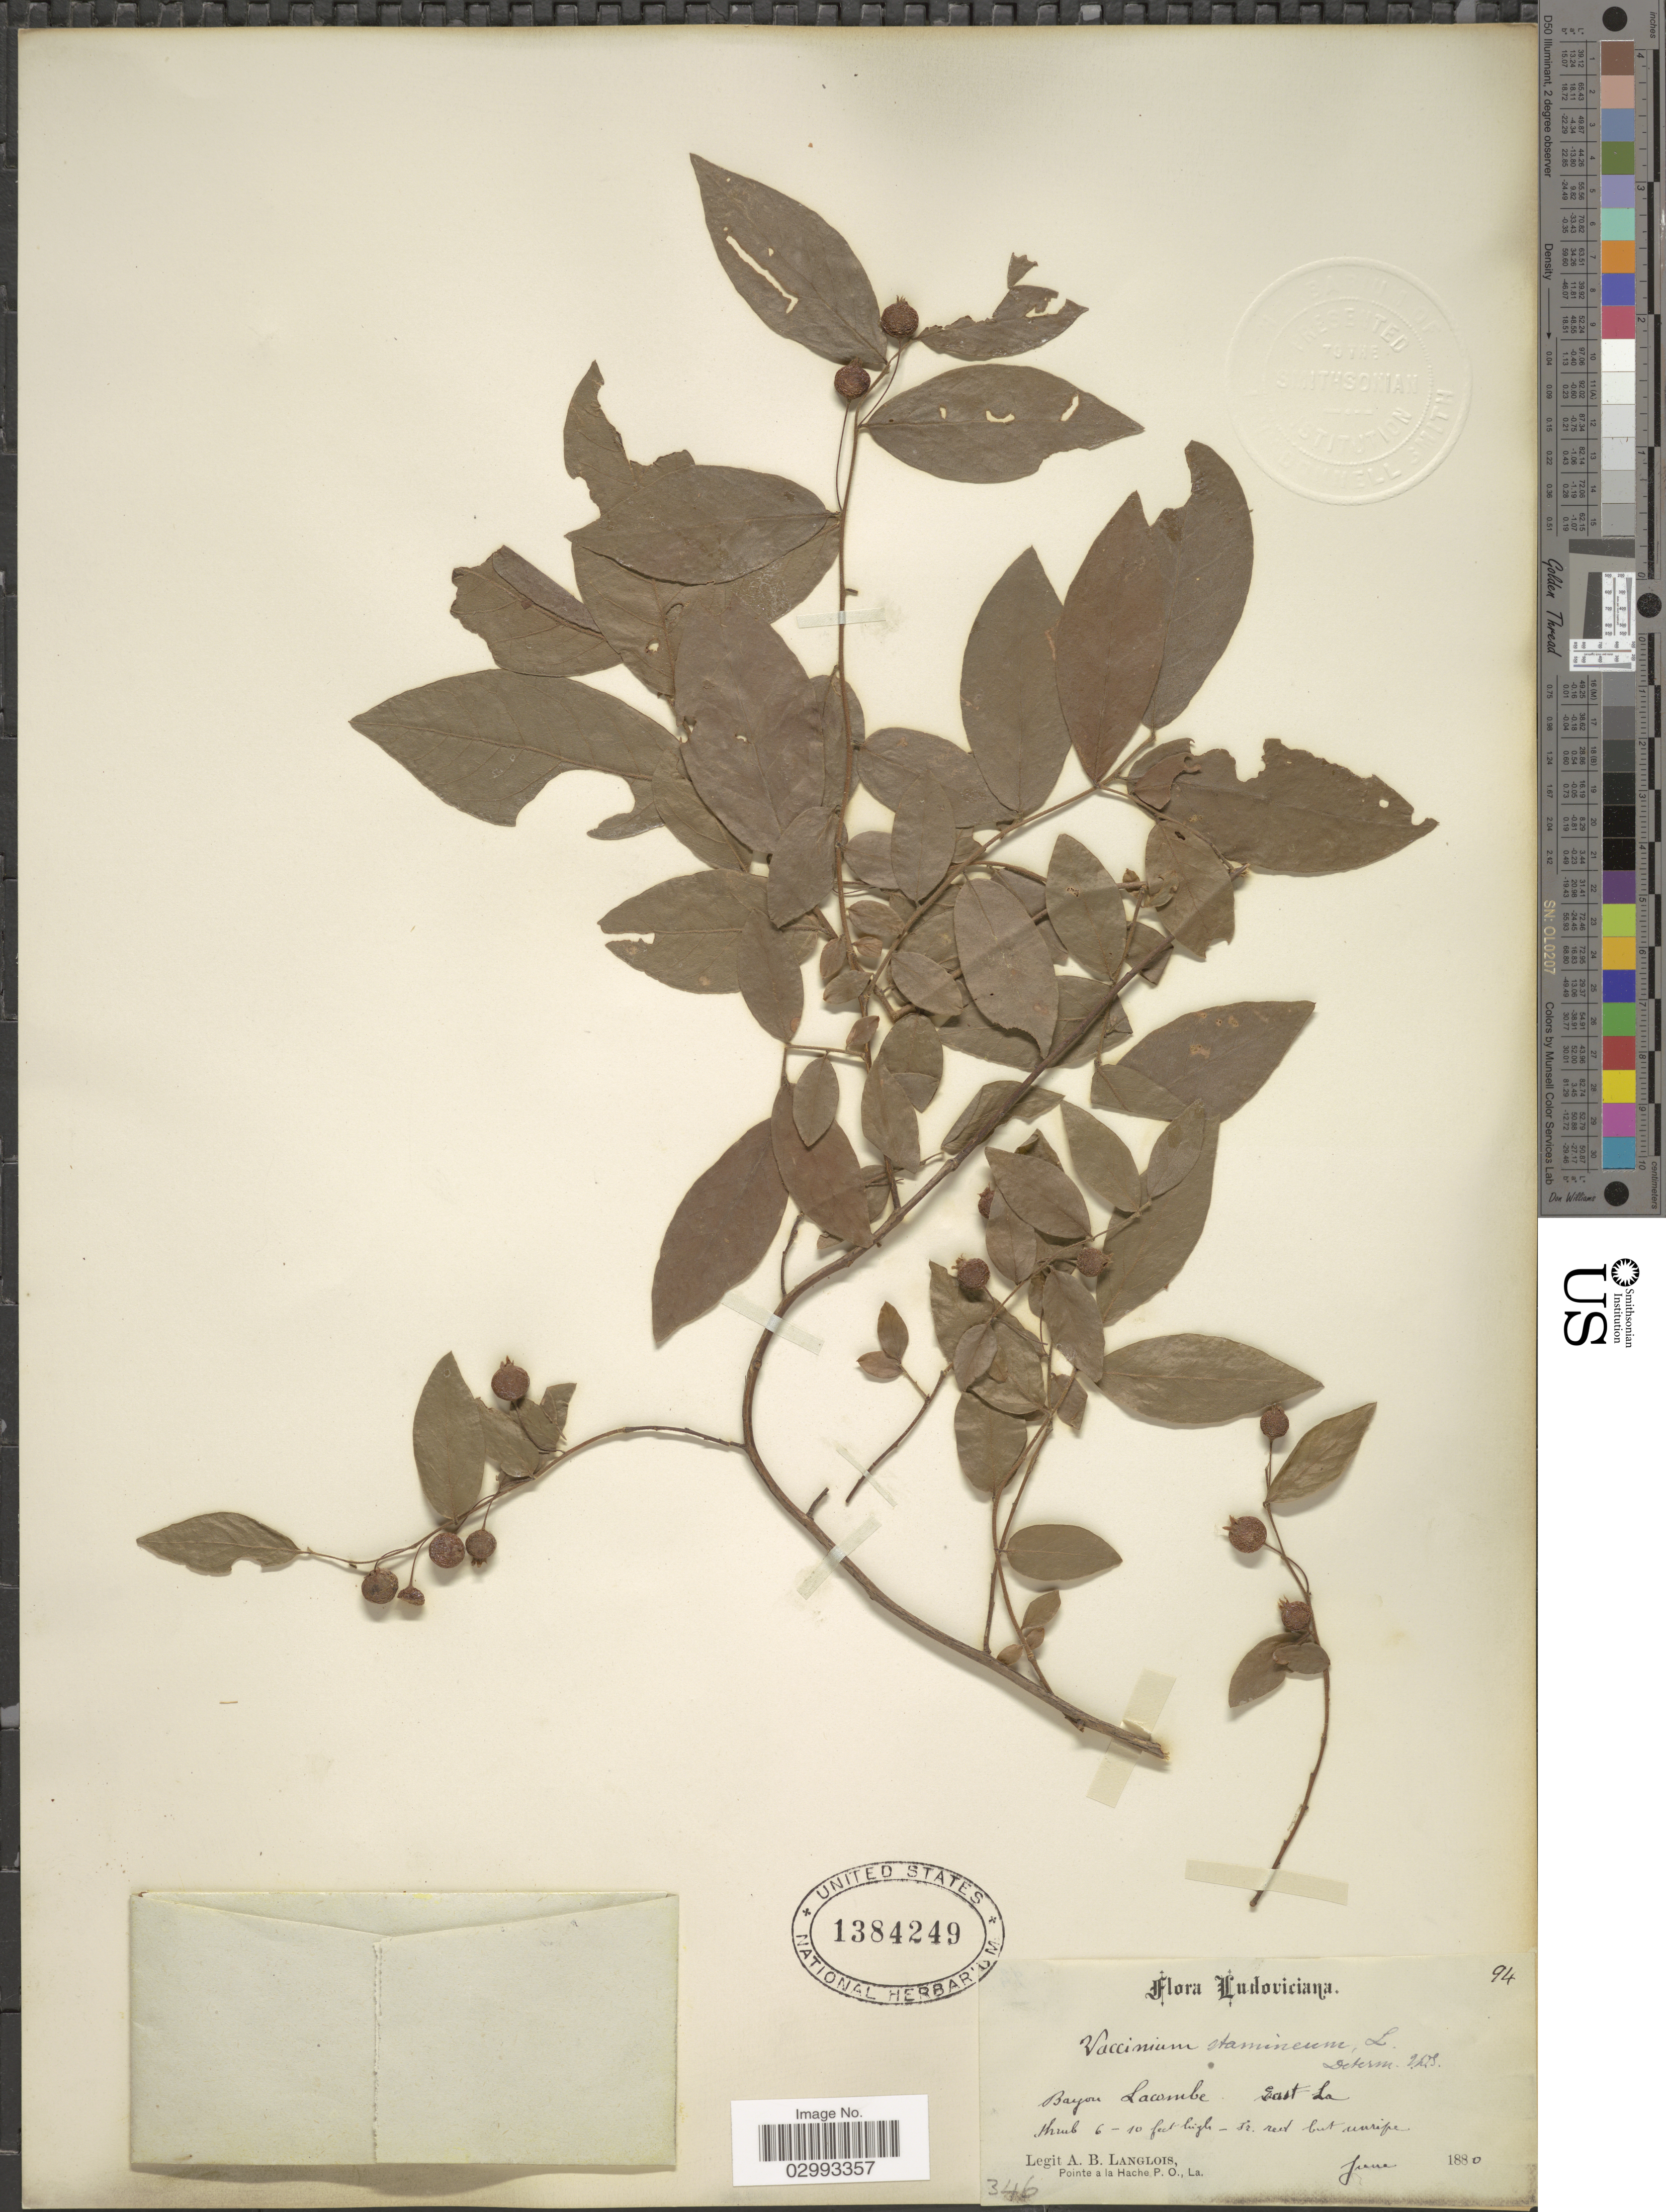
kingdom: Plantae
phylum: Tracheophyta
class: Magnoliopsida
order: Ericales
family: Ericaceae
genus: Polycodium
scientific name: Polycodium stamineum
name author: (L.) Greene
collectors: A. Langlois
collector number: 94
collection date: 1880-06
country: United States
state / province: Louisiana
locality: Bayou Lacombe. East La.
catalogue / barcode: US 1384249